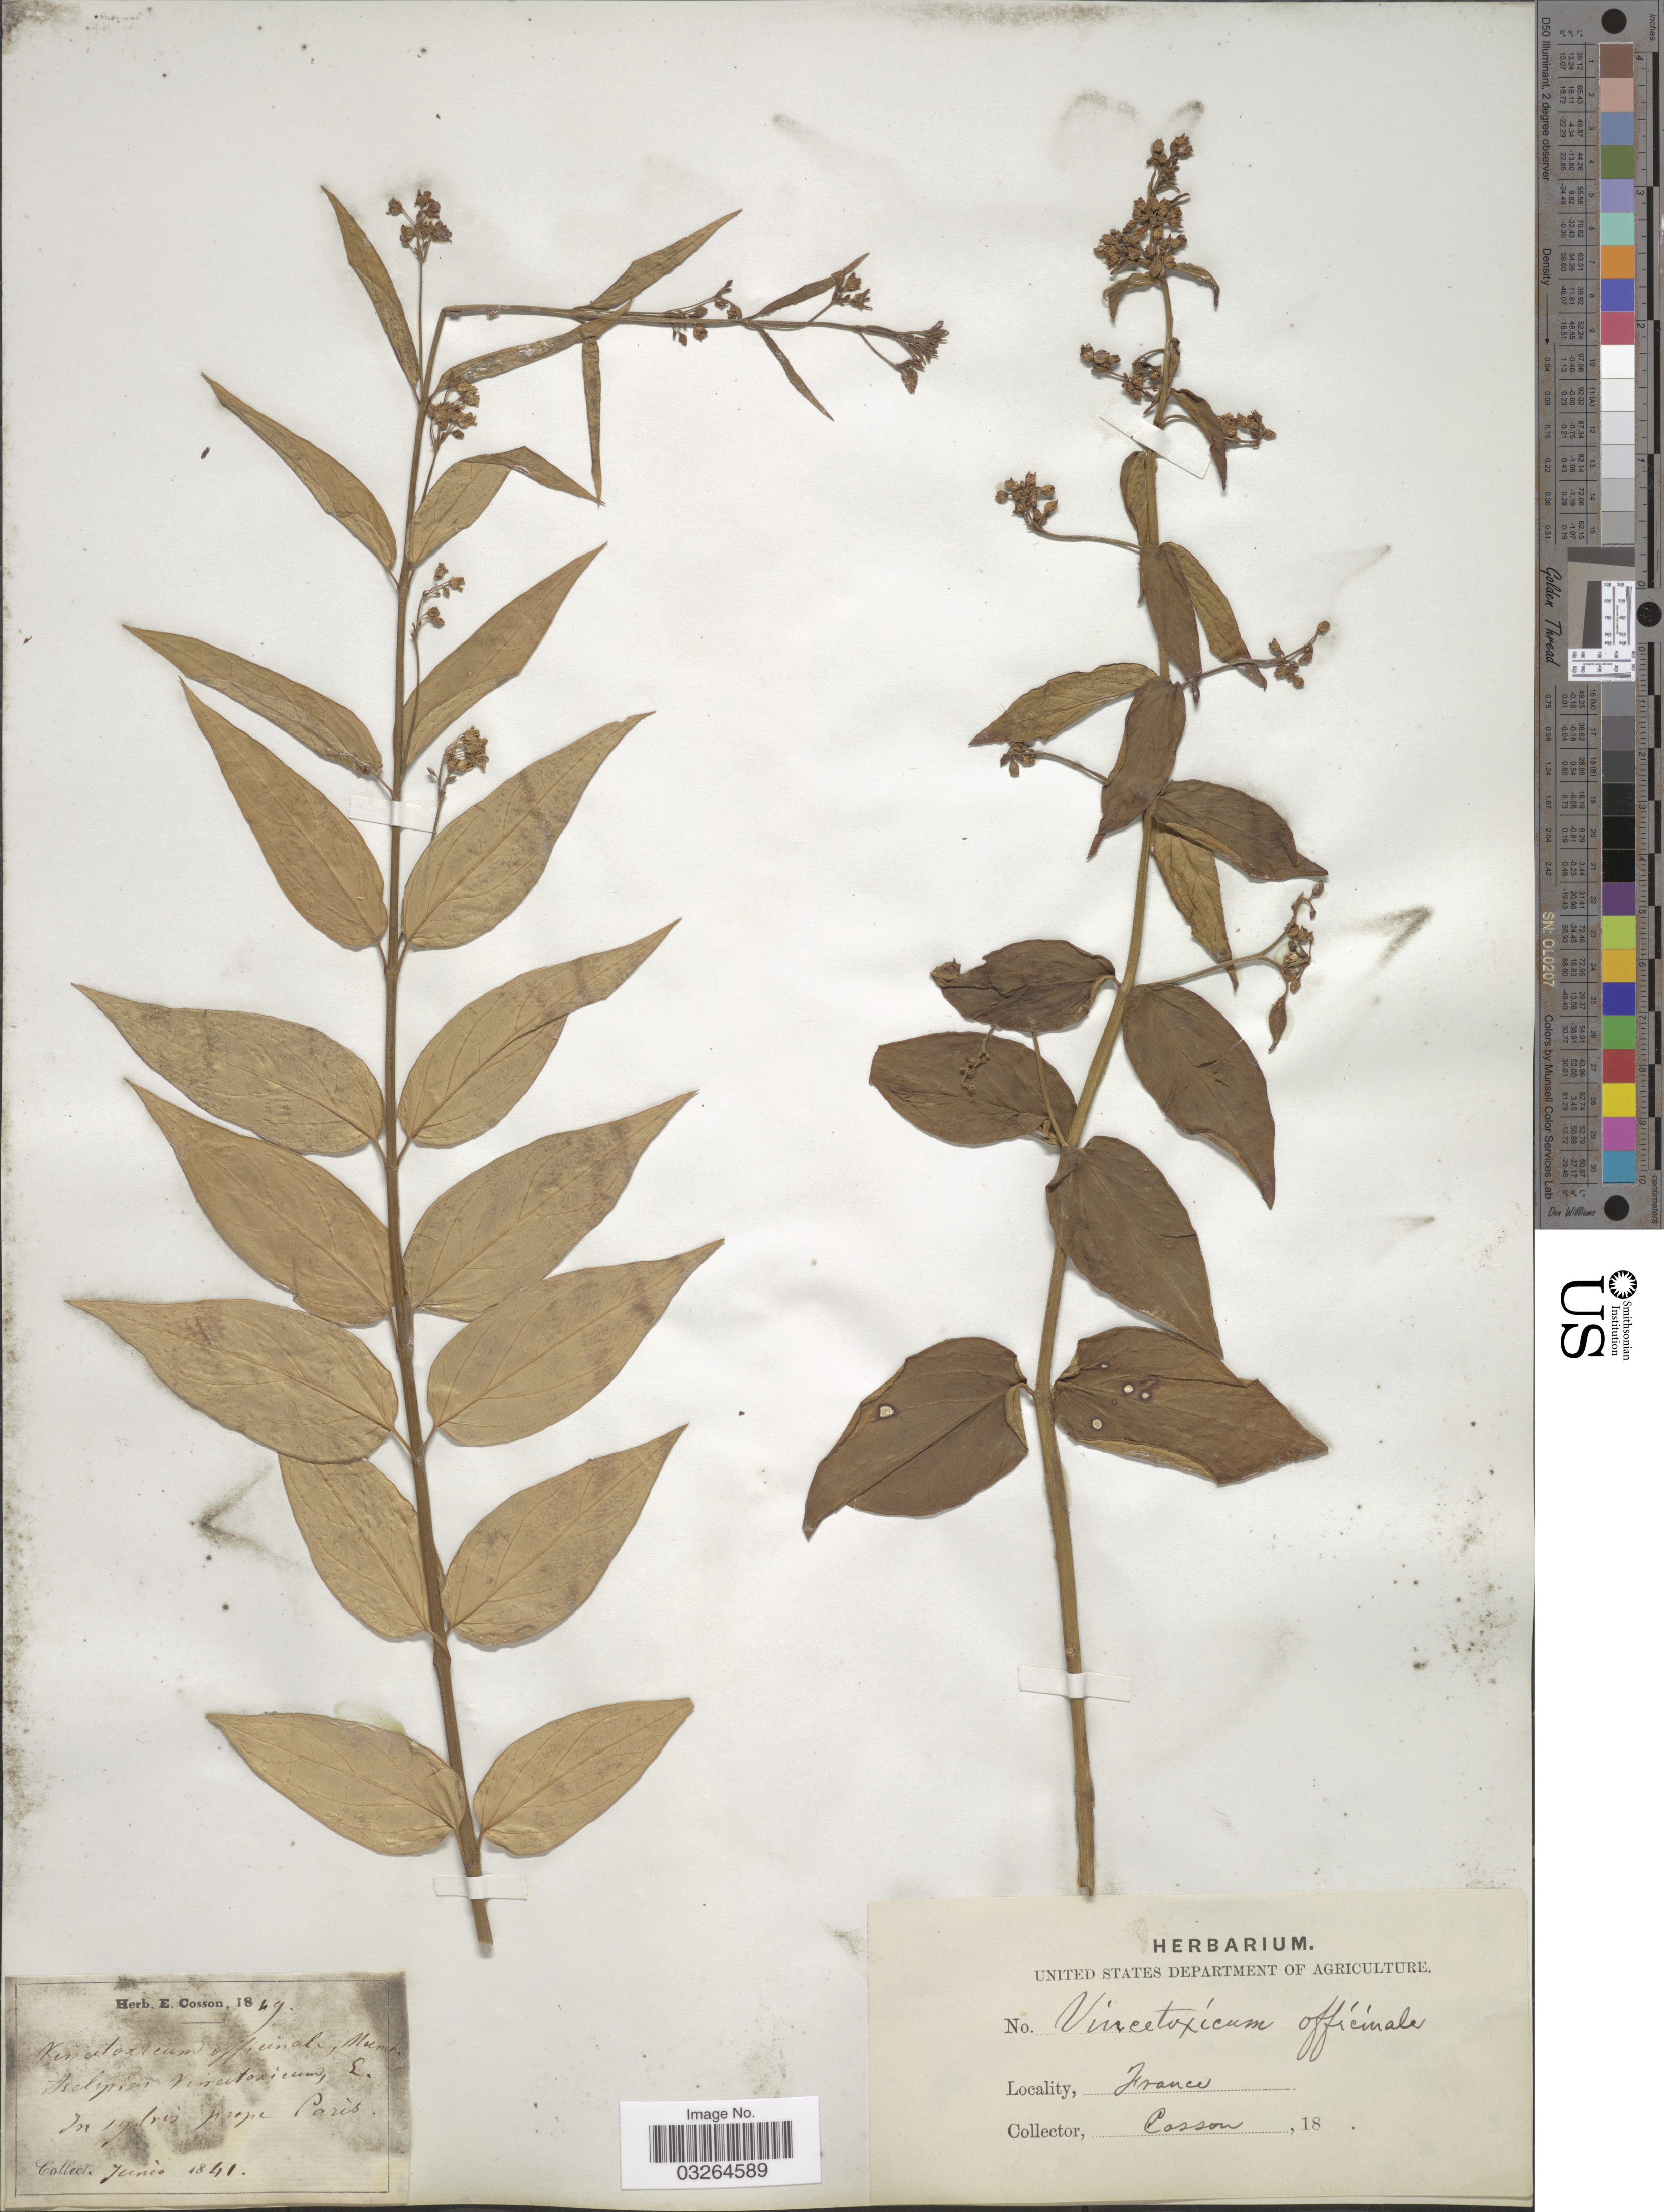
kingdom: Plantae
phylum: Tracheophyta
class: Magnoliopsida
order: Gentianales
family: Apocynaceae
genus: Cynanchum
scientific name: Cynanchum vincetoxicum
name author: Pers.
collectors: E. Cosson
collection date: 1841-06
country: France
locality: In igbris [interpreted] prope Paris.